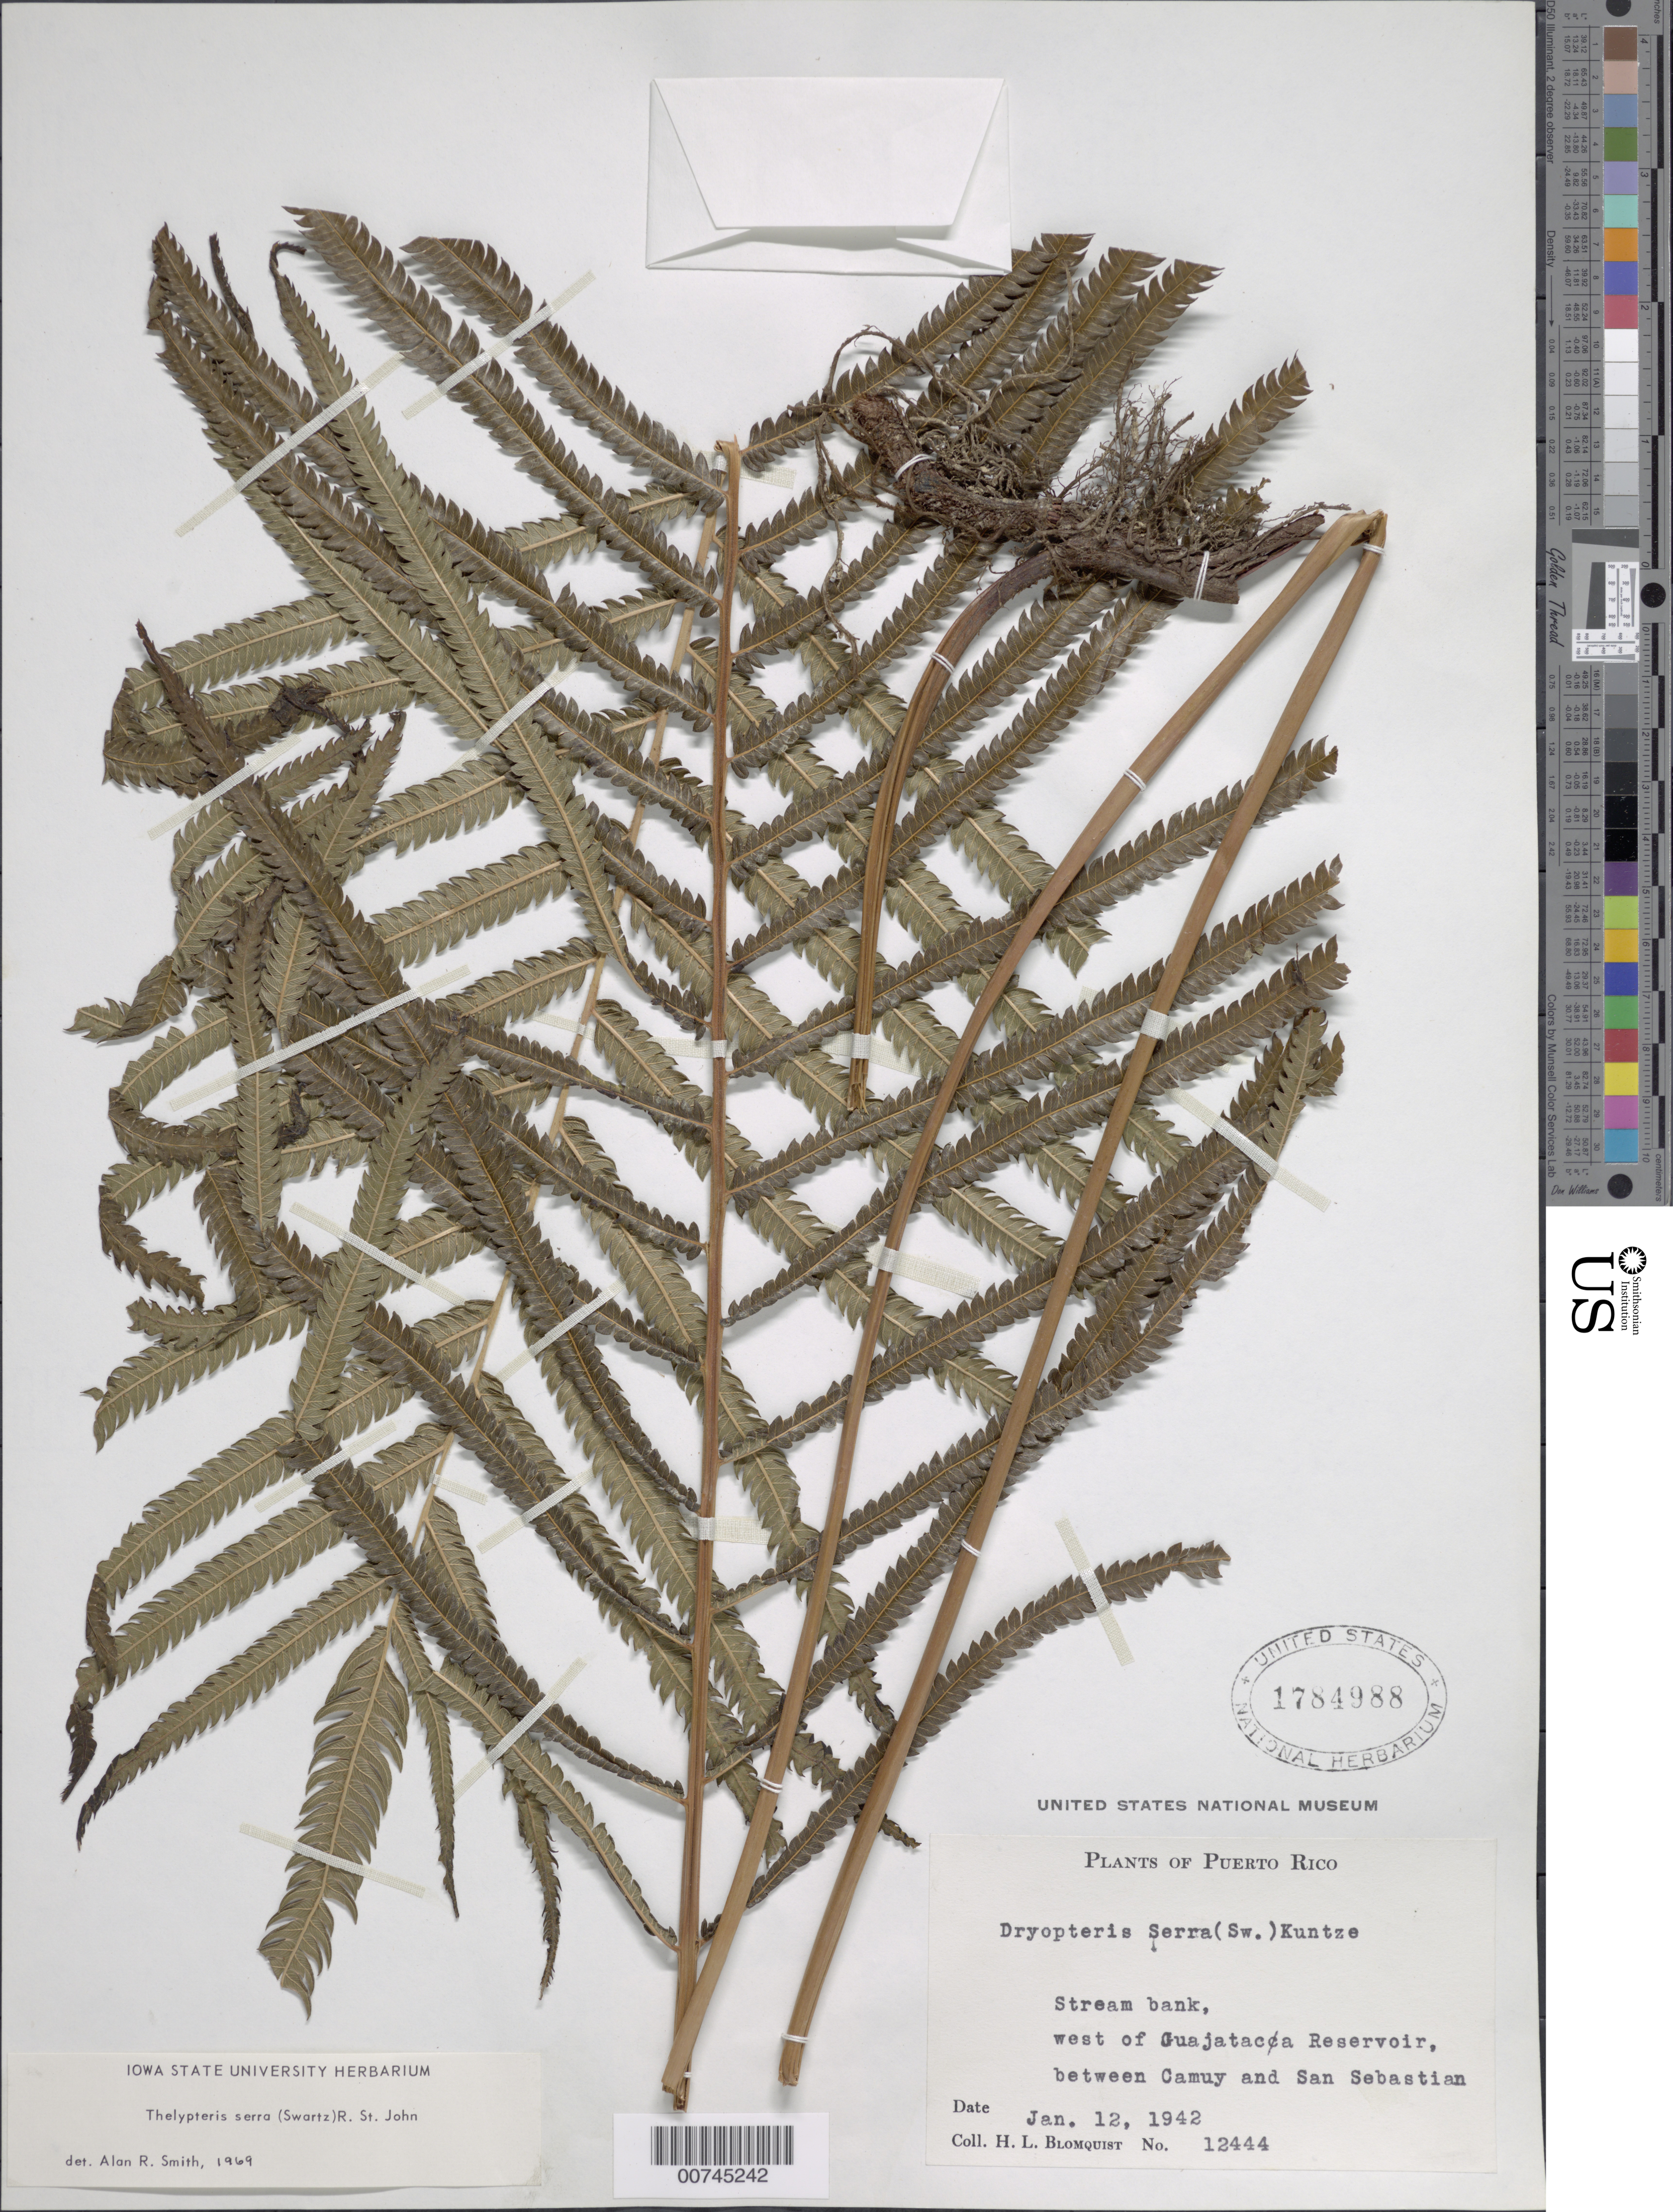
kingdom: Plantae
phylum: Tracheophyta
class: Polypodiopsida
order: Polypodiales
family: Thelypteridaceae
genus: Christella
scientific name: Christella serra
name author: (Sw.) Holttum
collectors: H. Blomquist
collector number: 12444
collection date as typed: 12 Jan 1942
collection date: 1942-01-12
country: Puerto Rico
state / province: San Sebastián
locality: West of Guajataca Reservoir, between Camuy and San Sebastian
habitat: Stream bank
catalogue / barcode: US 1784988